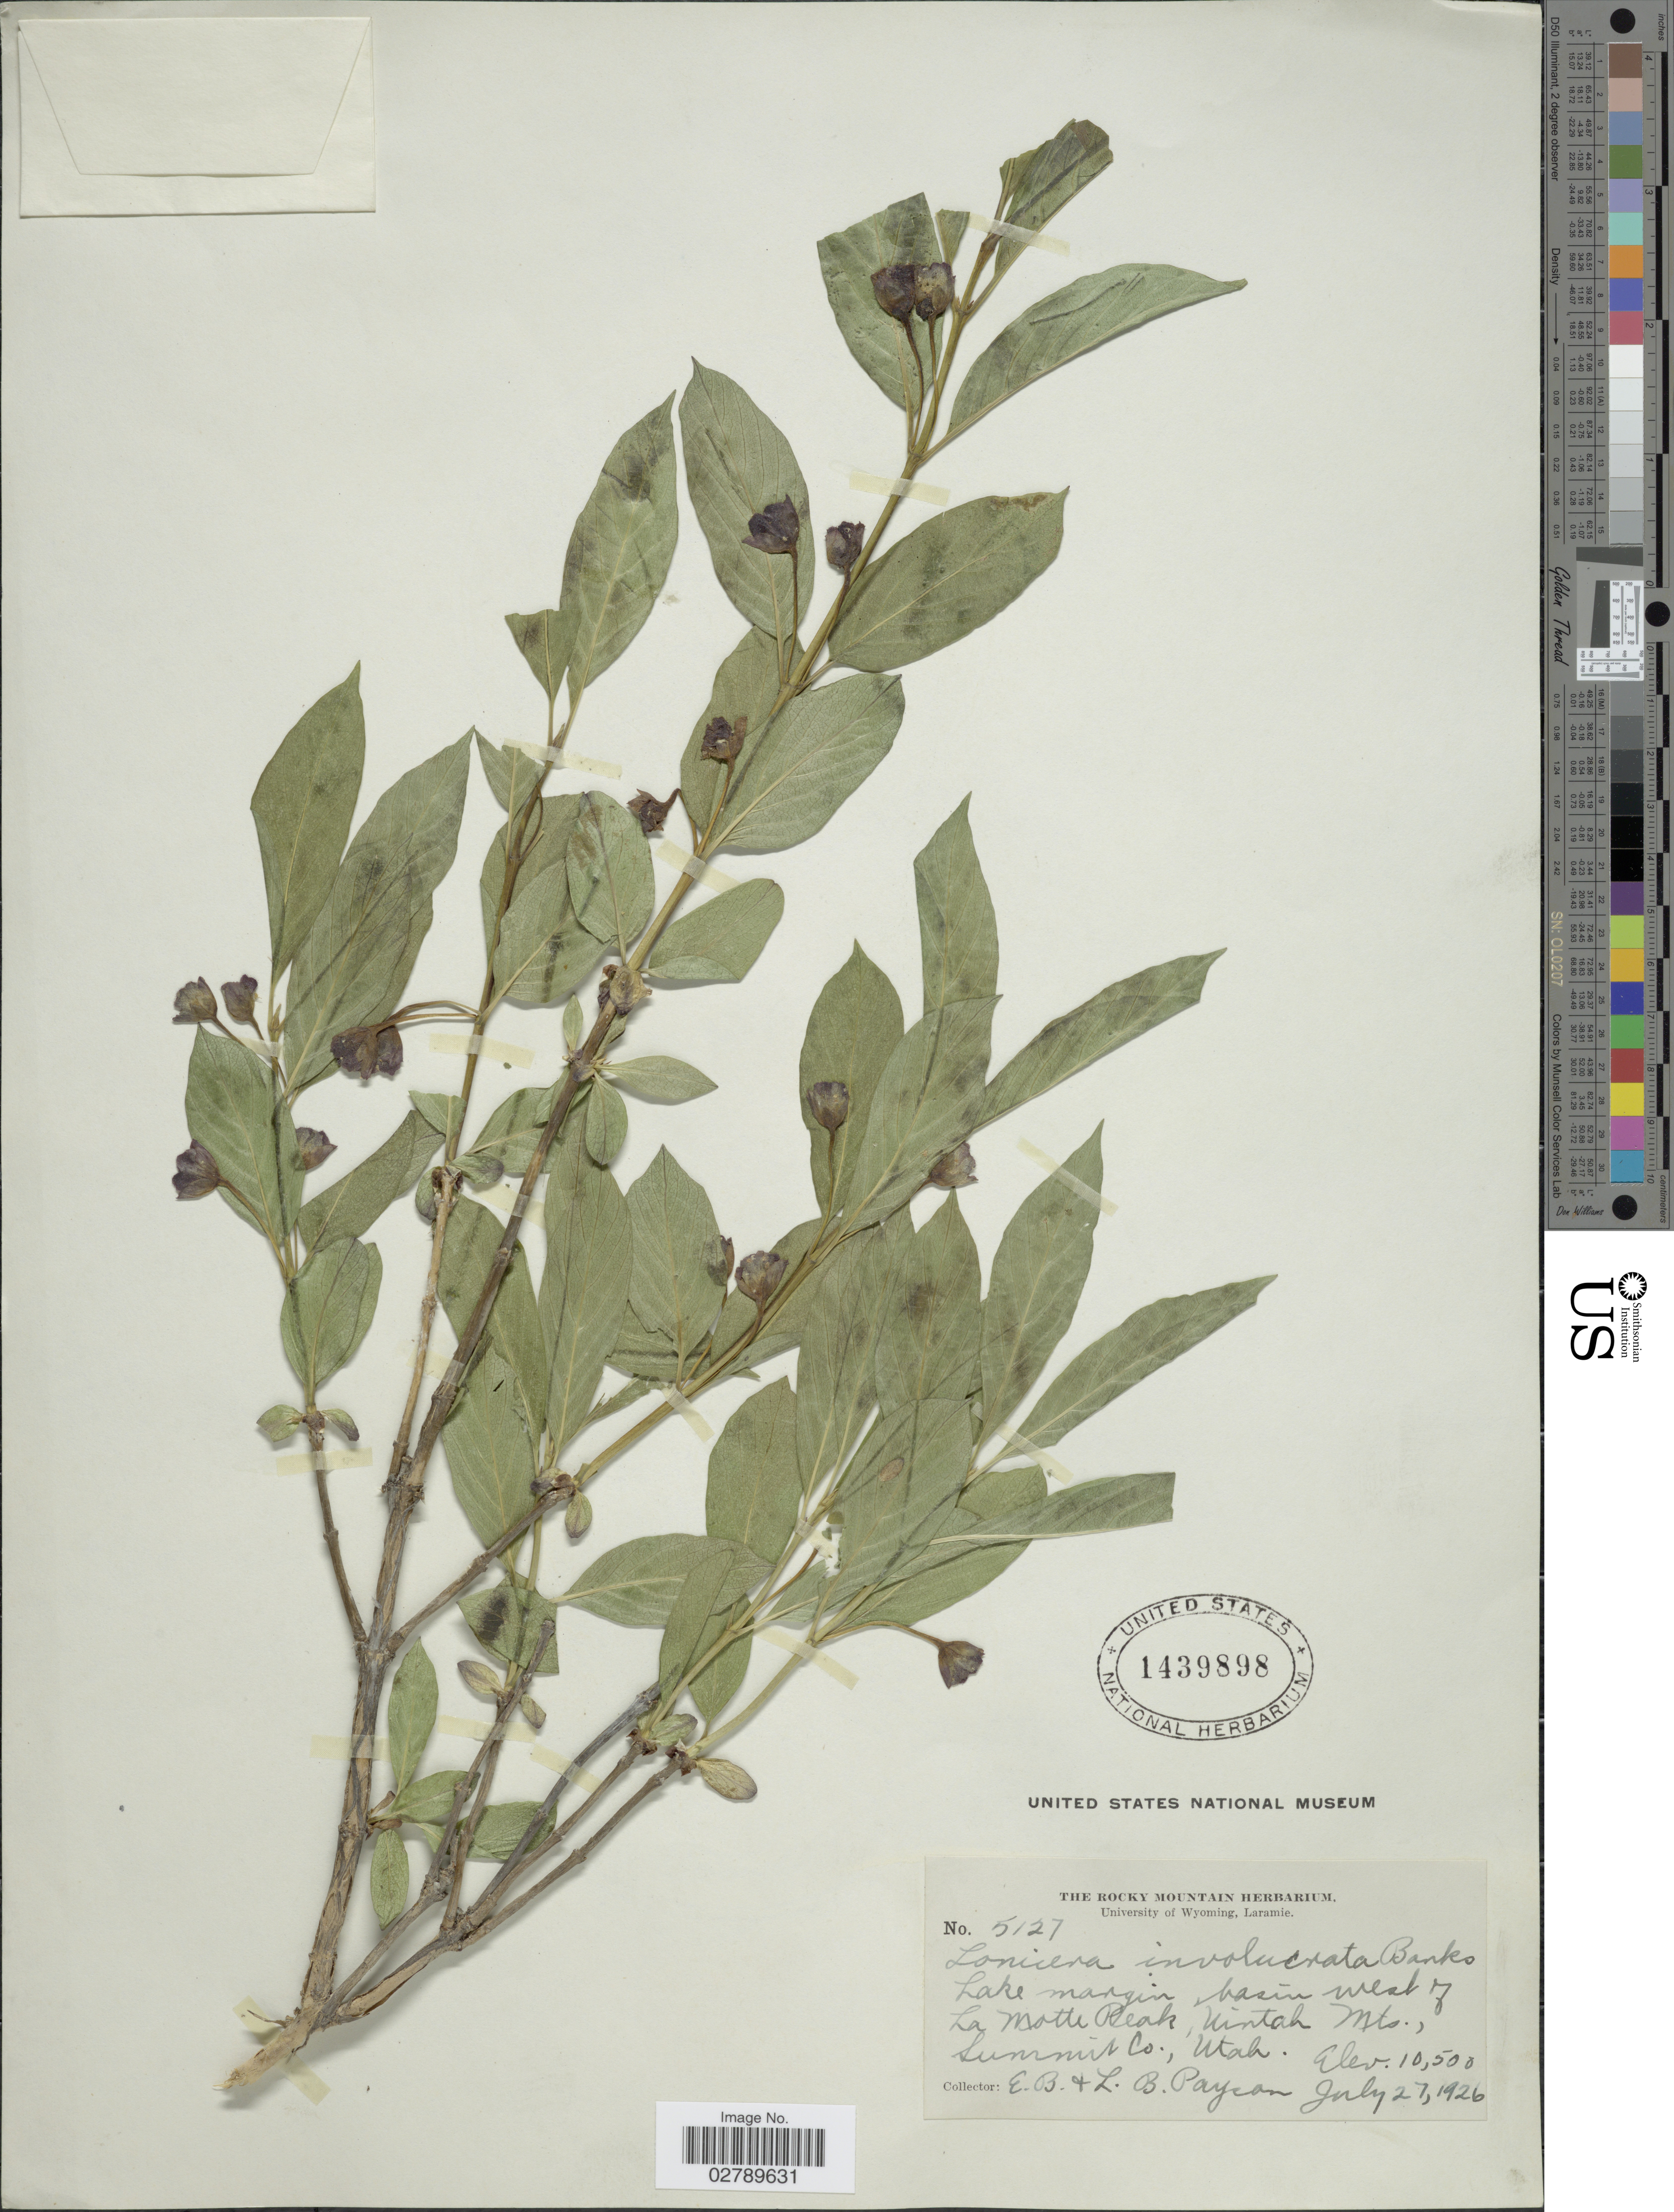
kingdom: Plantae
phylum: Tracheophyta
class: Magnoliopsida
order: Dipsacales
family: Caprifoliaceae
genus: Lonicera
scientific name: Lonicera involucrata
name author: (Richardson) Banks ex Spreng.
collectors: E. B. Payson & L. Payson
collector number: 5127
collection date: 1926-07-27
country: United States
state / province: Utah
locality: Banks Lake margin, basin west of La Motte Peak, Uintah Mts., Summit Co.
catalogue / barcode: US 1439898